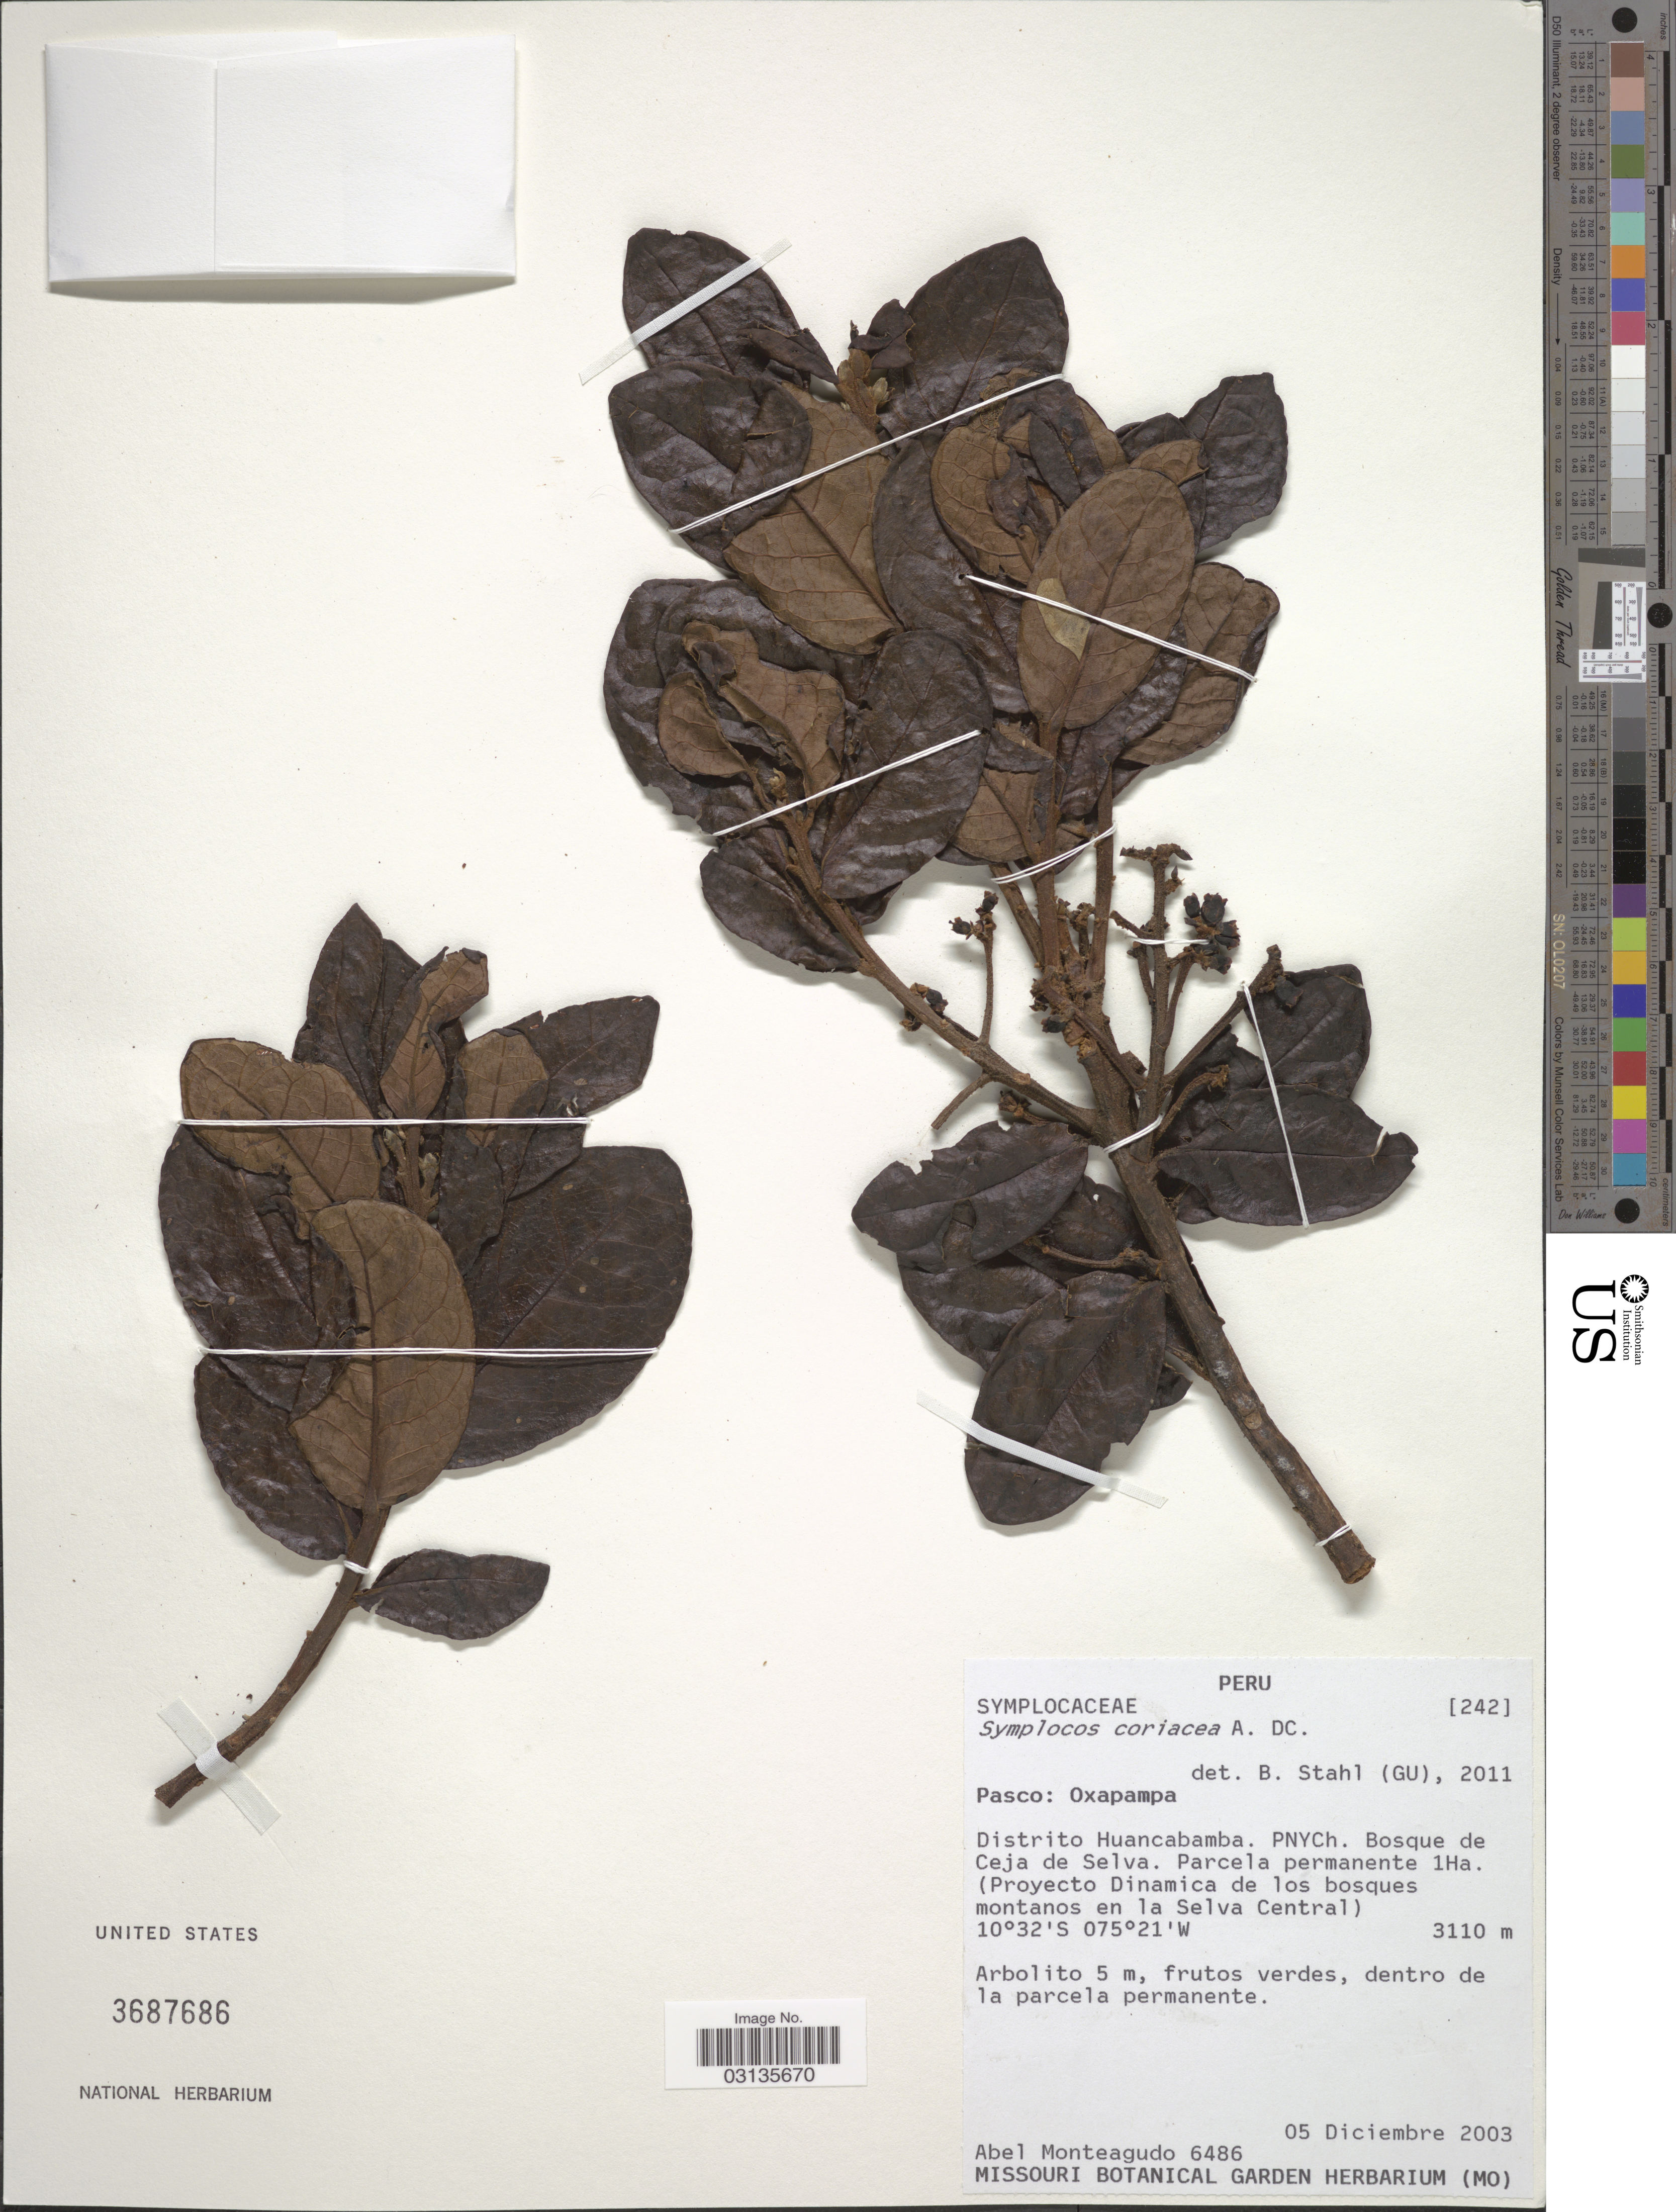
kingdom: Plantae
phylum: Tracheophyta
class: Magnoliopsida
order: Ericales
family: Symplocaceae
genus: Symplocos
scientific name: Symplocos coriacea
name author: A. DC.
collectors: A. Monteagudo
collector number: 6486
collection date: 2003-12-05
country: Peru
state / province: Pasco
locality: Oxapampa. Distrito Huancabamba. PNYCh. Bosque de Cejo da Selva. Parcela permanente 1Ha. (Proyecto Dinamica de los bosques montanos en la Selva Central).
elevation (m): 3110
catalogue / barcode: US 3687686